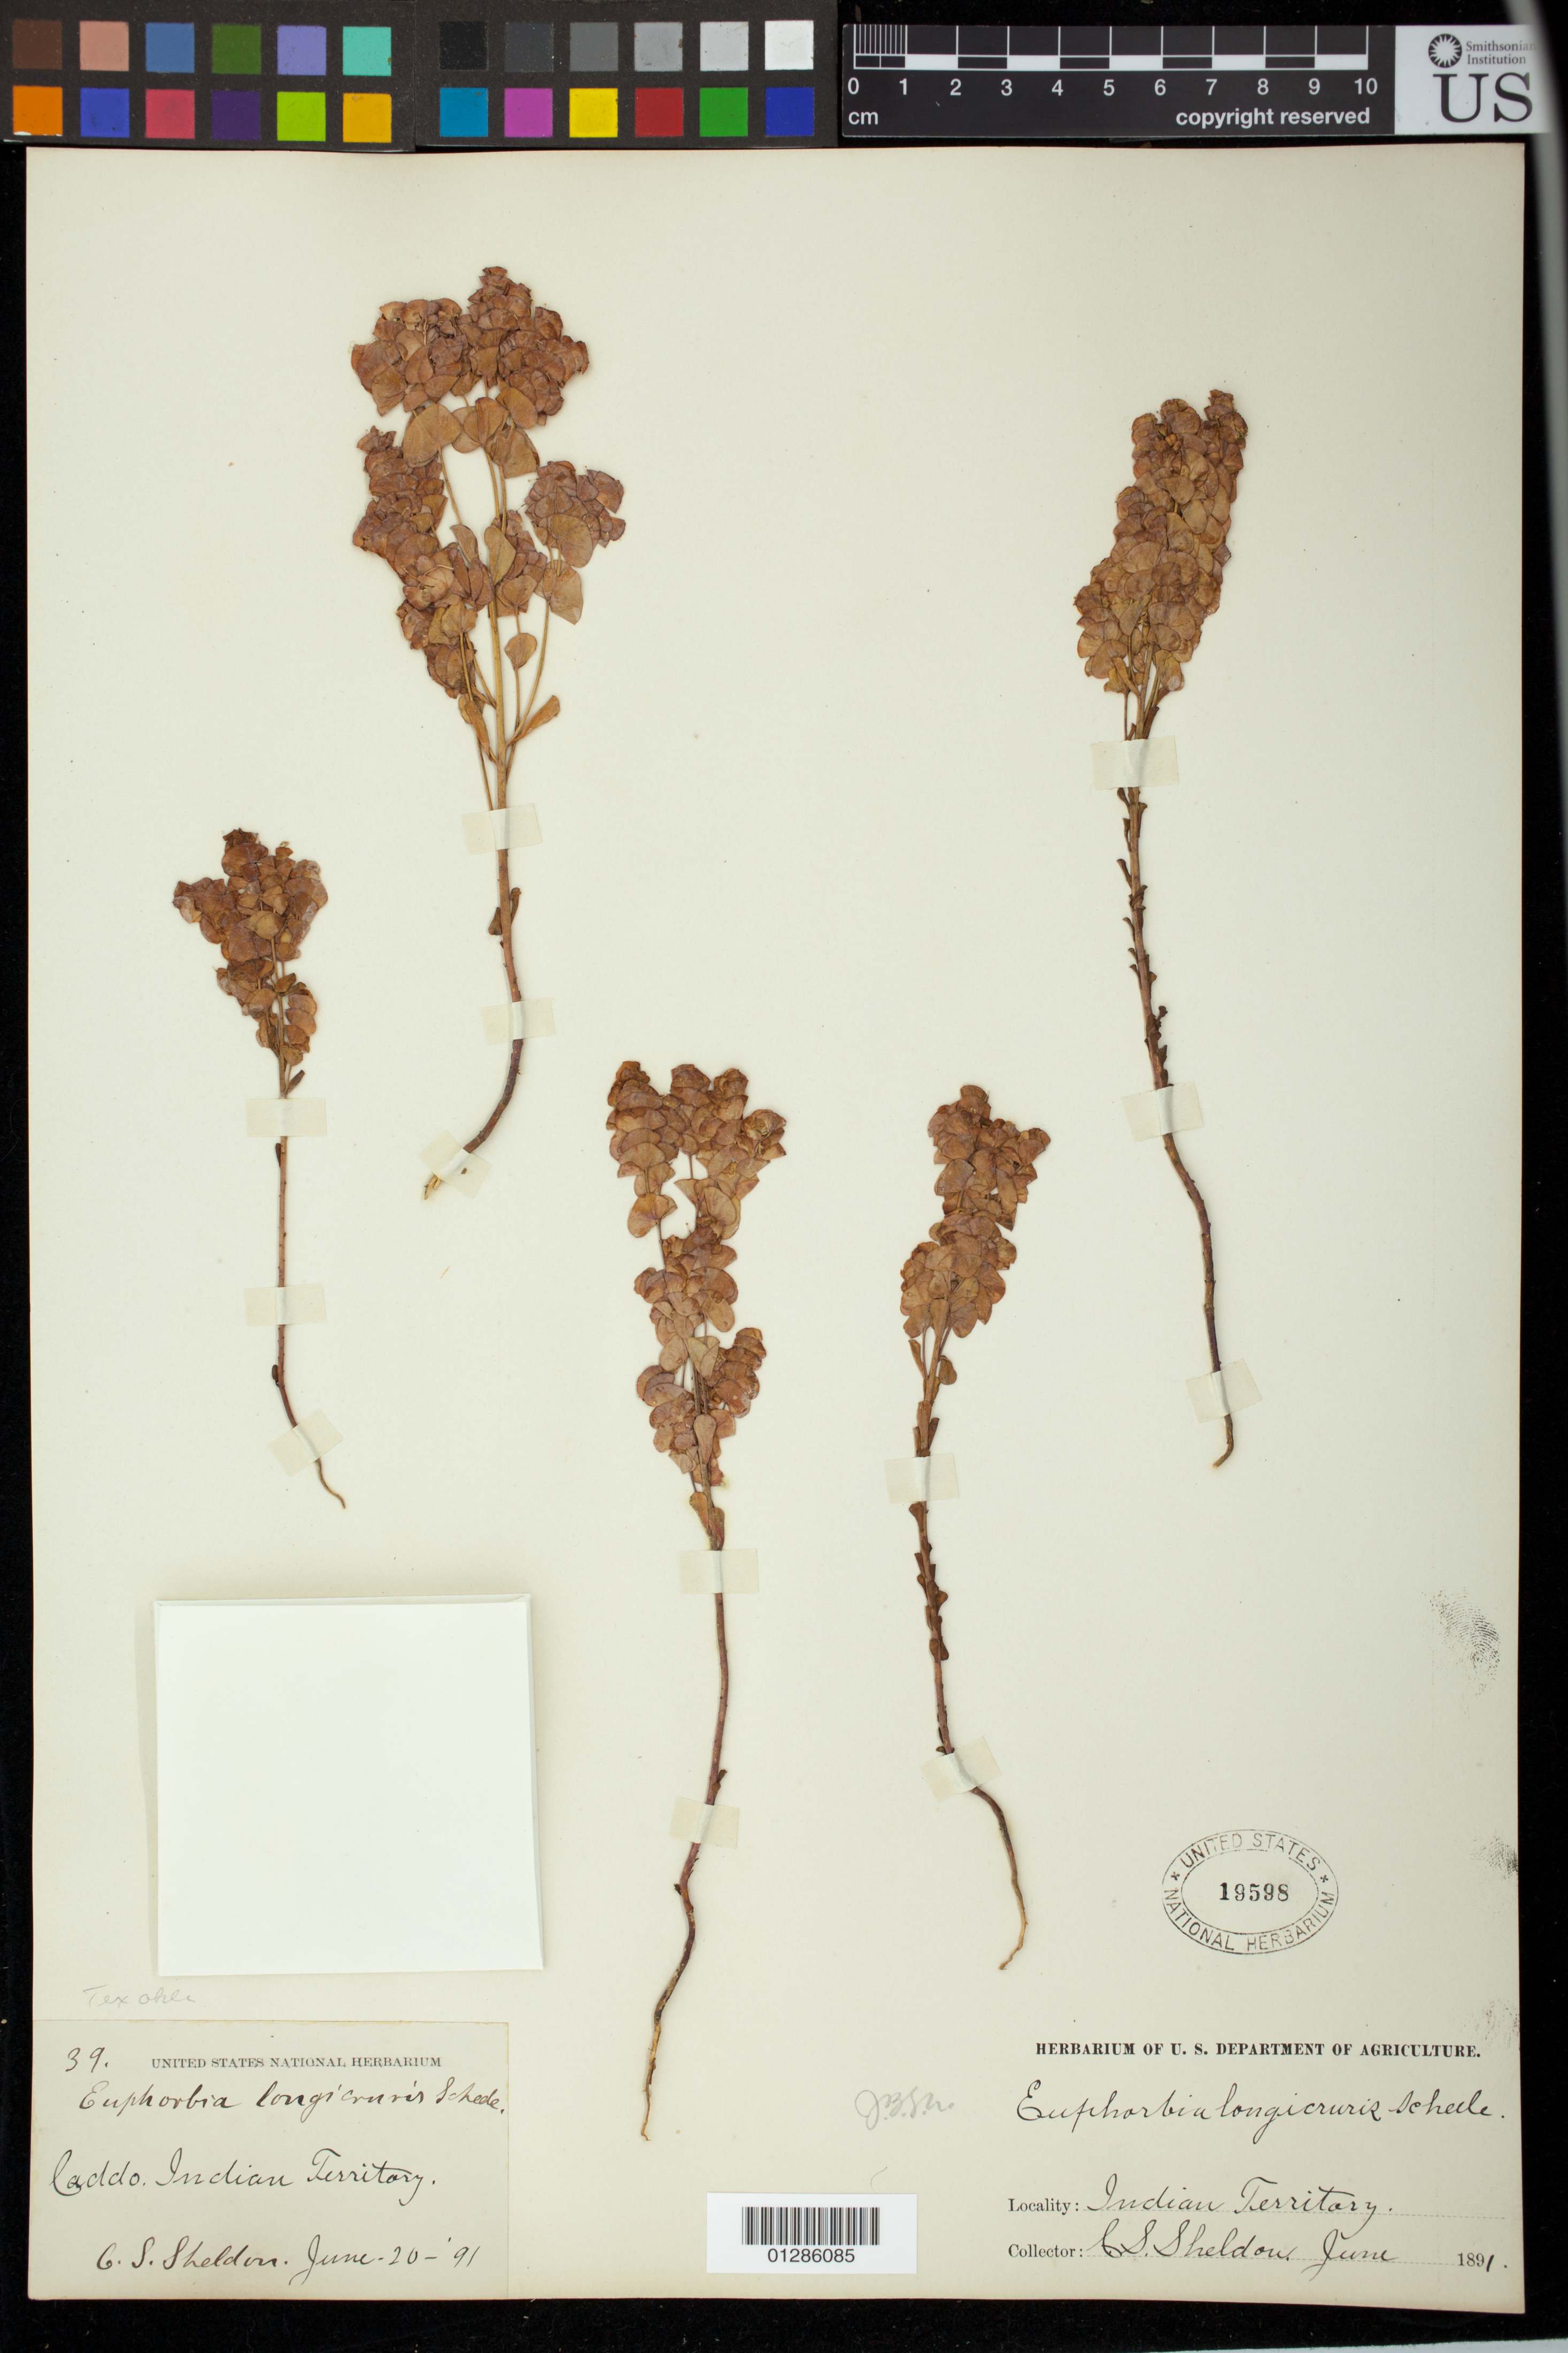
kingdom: Plantae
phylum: Tracheophyta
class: Magnoliopsida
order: Malpighiales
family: Euphorbiaceae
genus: Euphorbia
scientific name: Euphorbia longicruris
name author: Scheele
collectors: C. S. Sheldon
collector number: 39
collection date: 1891-06-20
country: United States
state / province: Oklahoma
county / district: Caddo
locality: Indian Territory.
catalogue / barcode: US 19598